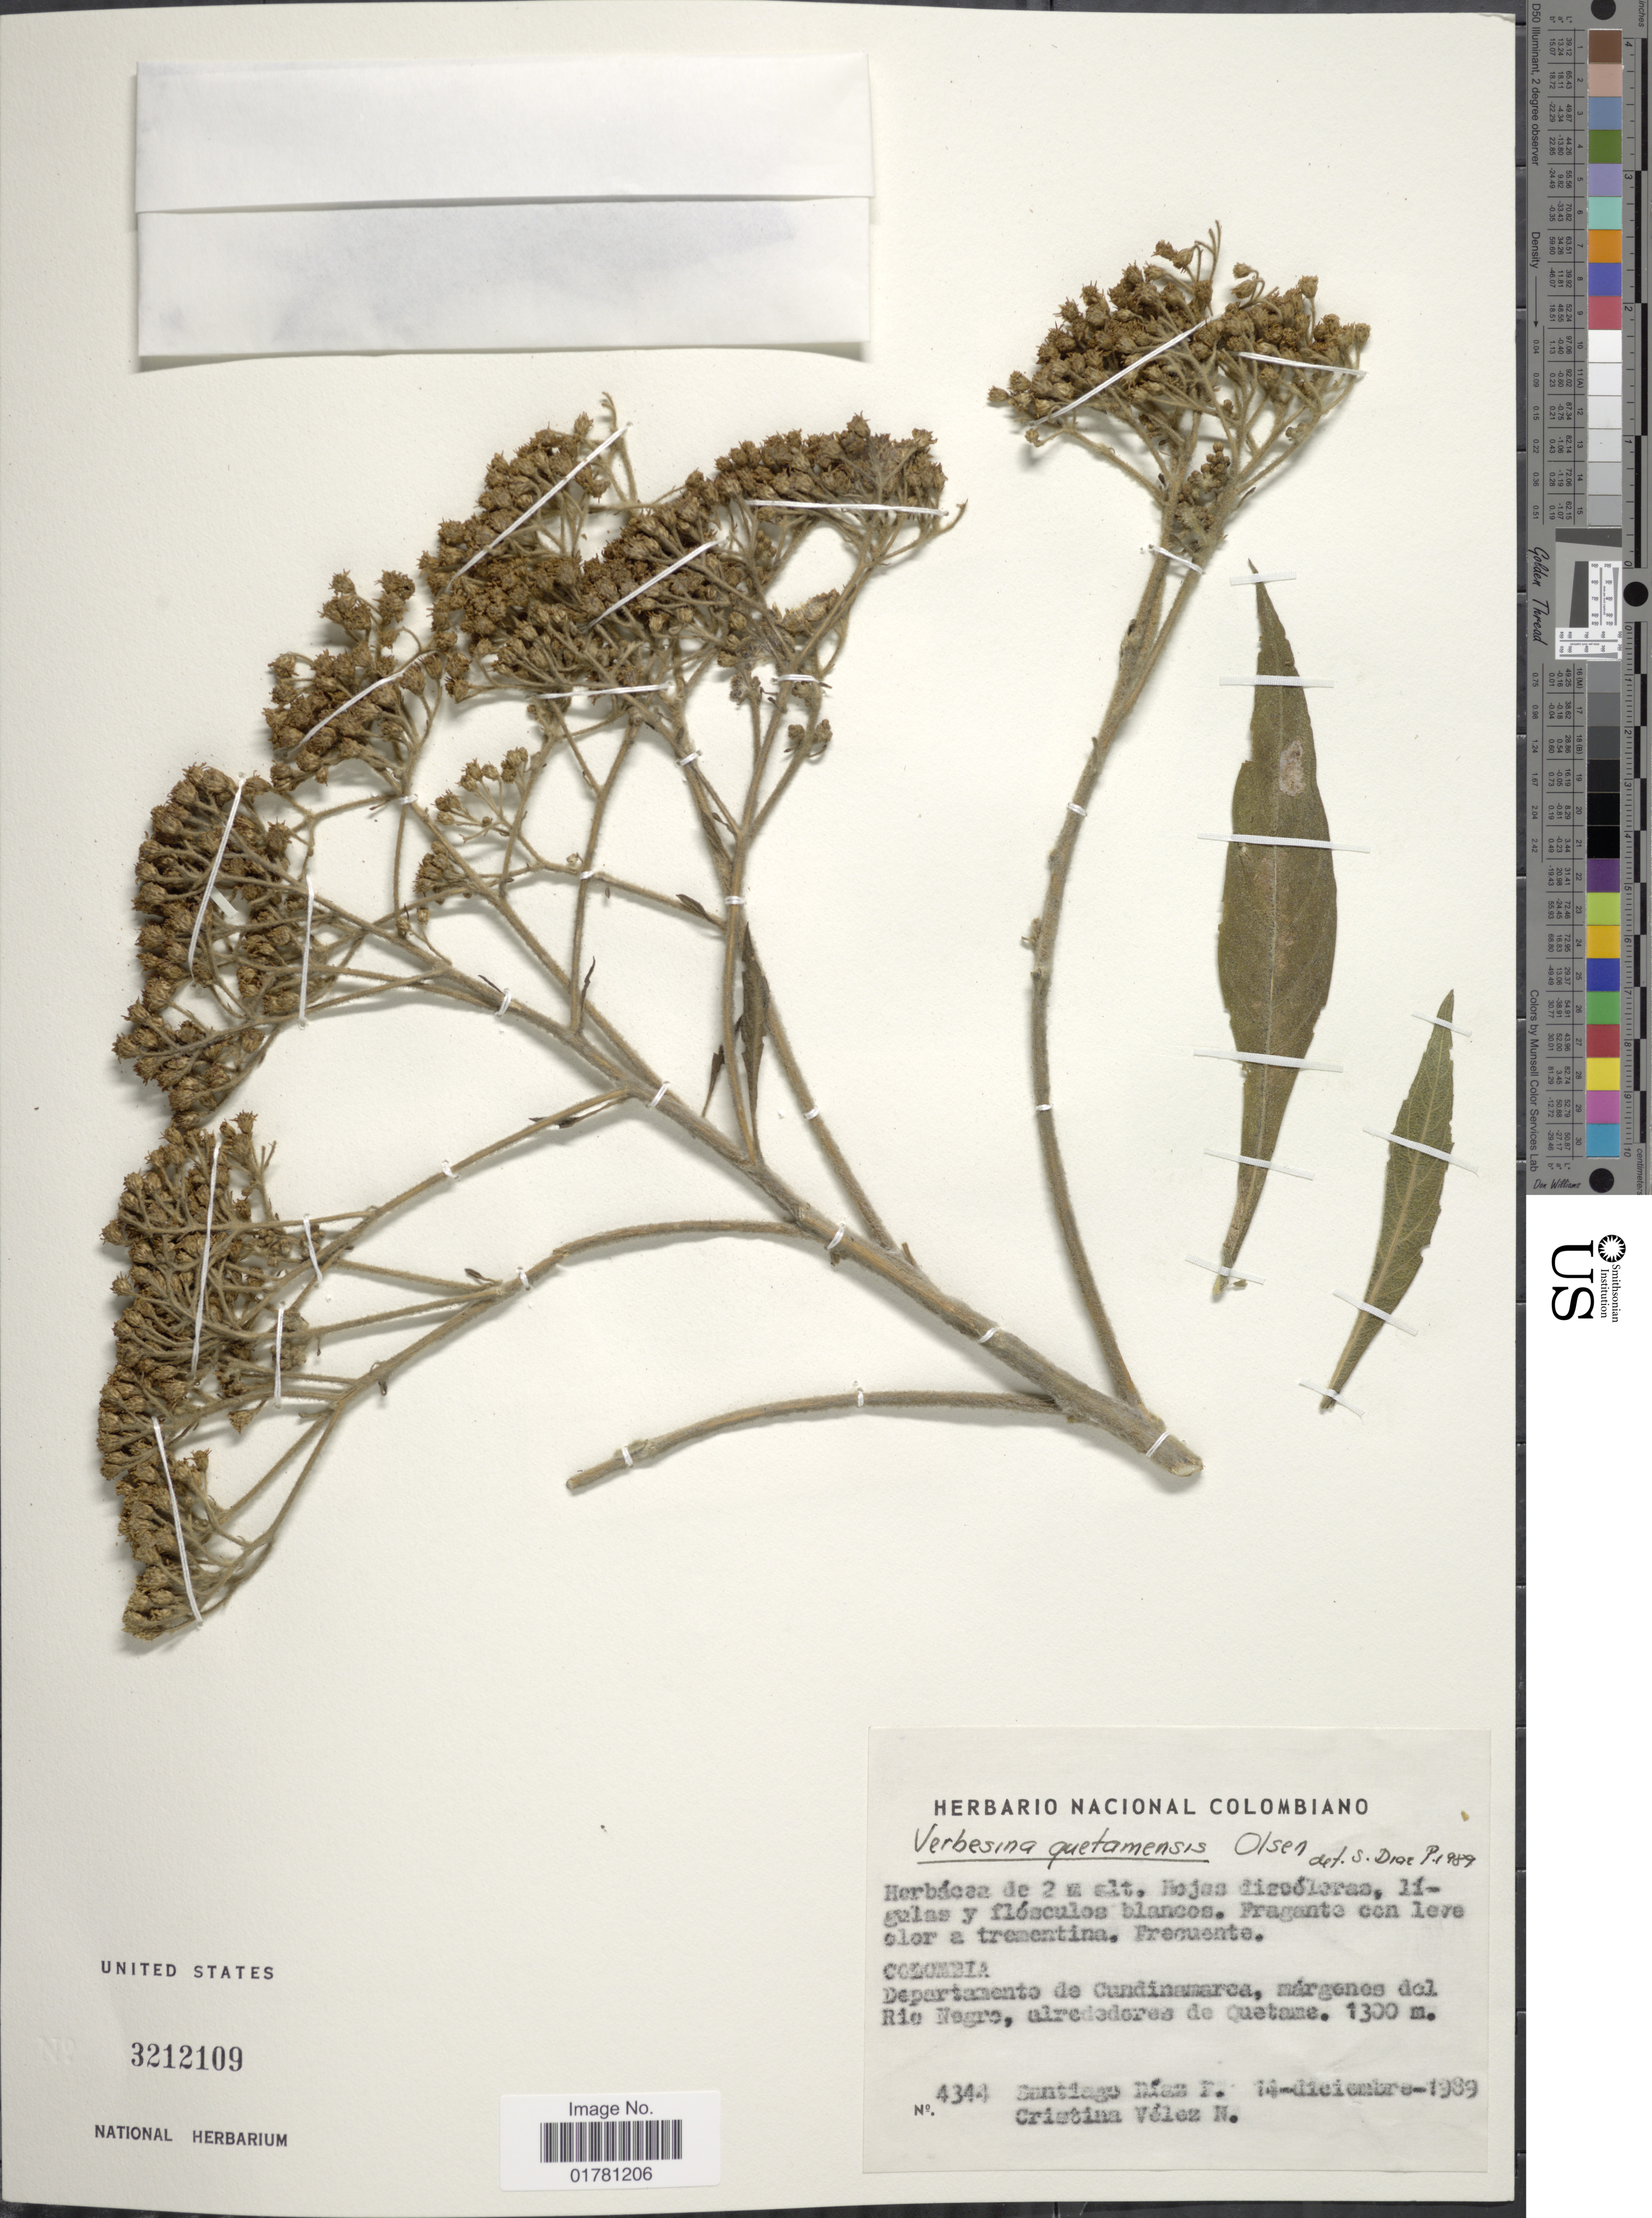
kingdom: Plantae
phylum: Tracheophyta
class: Magnoliopsida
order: Asterales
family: Asteraceae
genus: Verbesina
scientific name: Verbesina quetamensis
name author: Olsen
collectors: S. Díaz Píedrahíta & C. Vélez N.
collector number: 4344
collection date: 1989-12-14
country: Colombia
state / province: Cundinamarca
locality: Departamento de Cundinamarca, márgenes del Rio Negro, alrededores de Quetame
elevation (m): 1300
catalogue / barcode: US 3212109